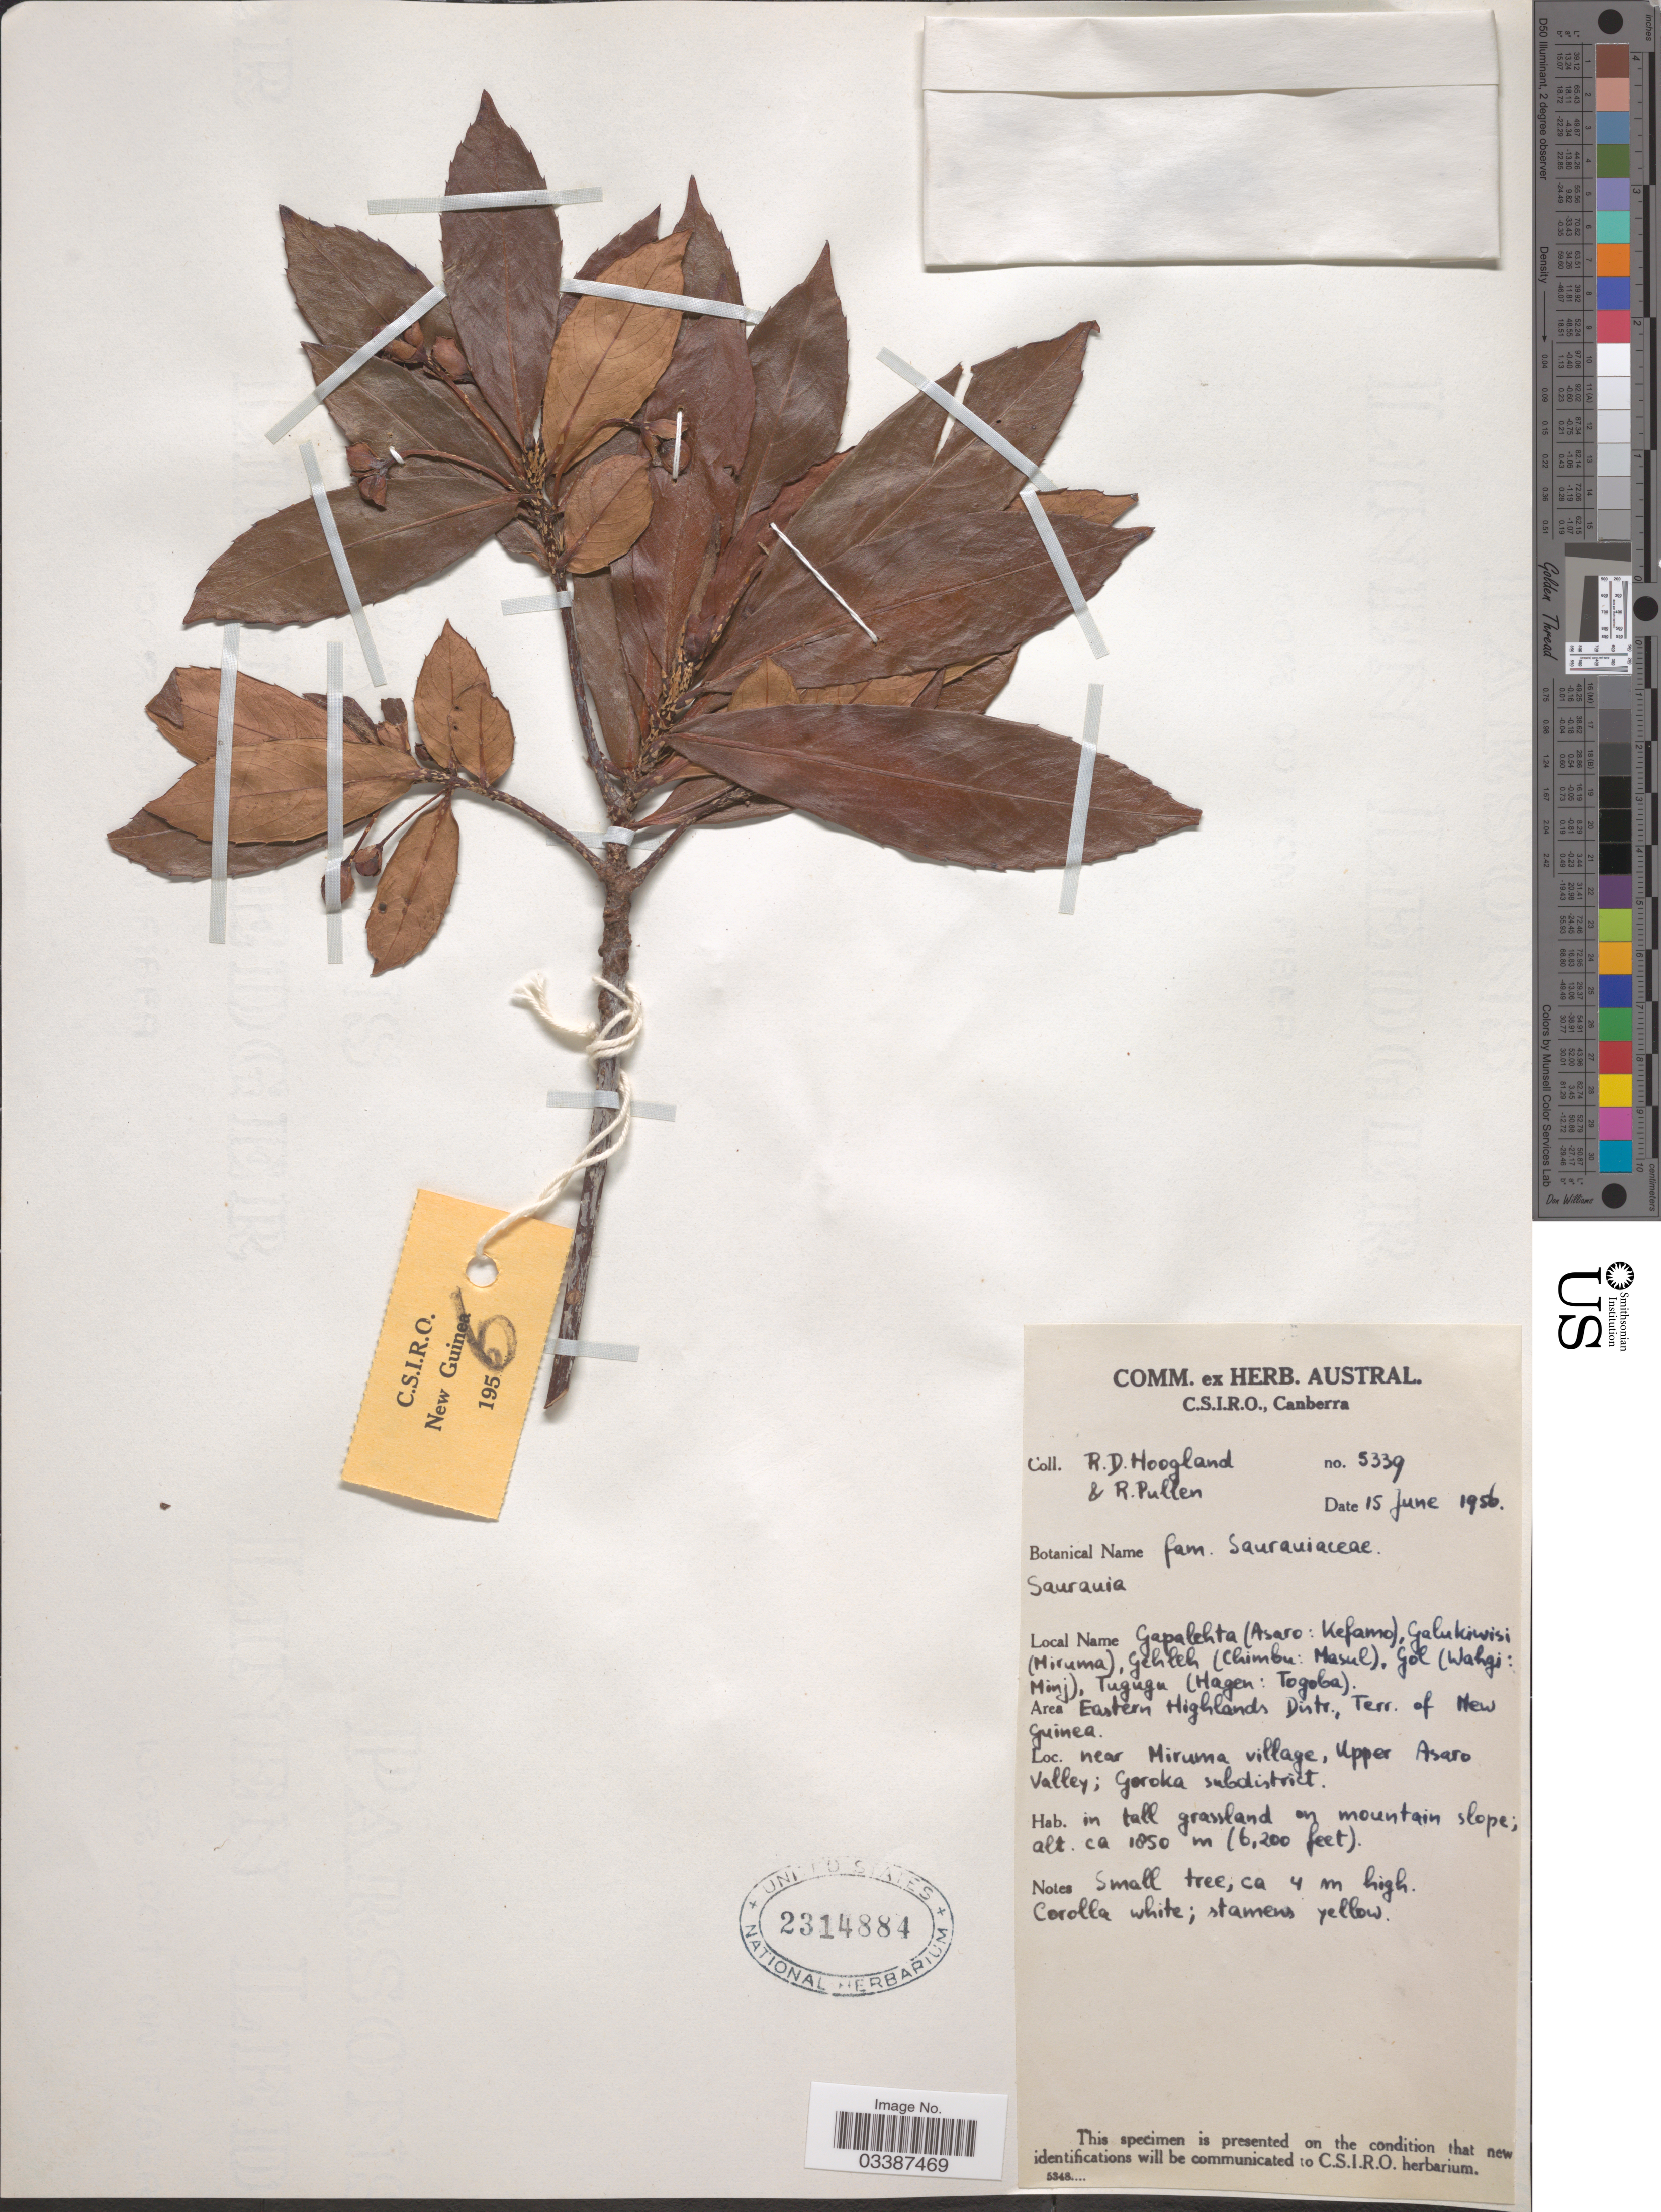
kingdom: Plantae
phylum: Tracheophyta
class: Magnoliopsida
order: Ericales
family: Actinidiaceae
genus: Saurauia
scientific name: Saurauia sp.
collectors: R. D. Hoogland & R. Pullen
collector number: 5339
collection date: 1956-06-15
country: Papua New Guinea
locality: Area Eastern Highlands Distr., Terr. of New Guinea. Near Miruma village, Upper Asaro Valley; Goroka subdistrict.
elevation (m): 1890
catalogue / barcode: US 2314884